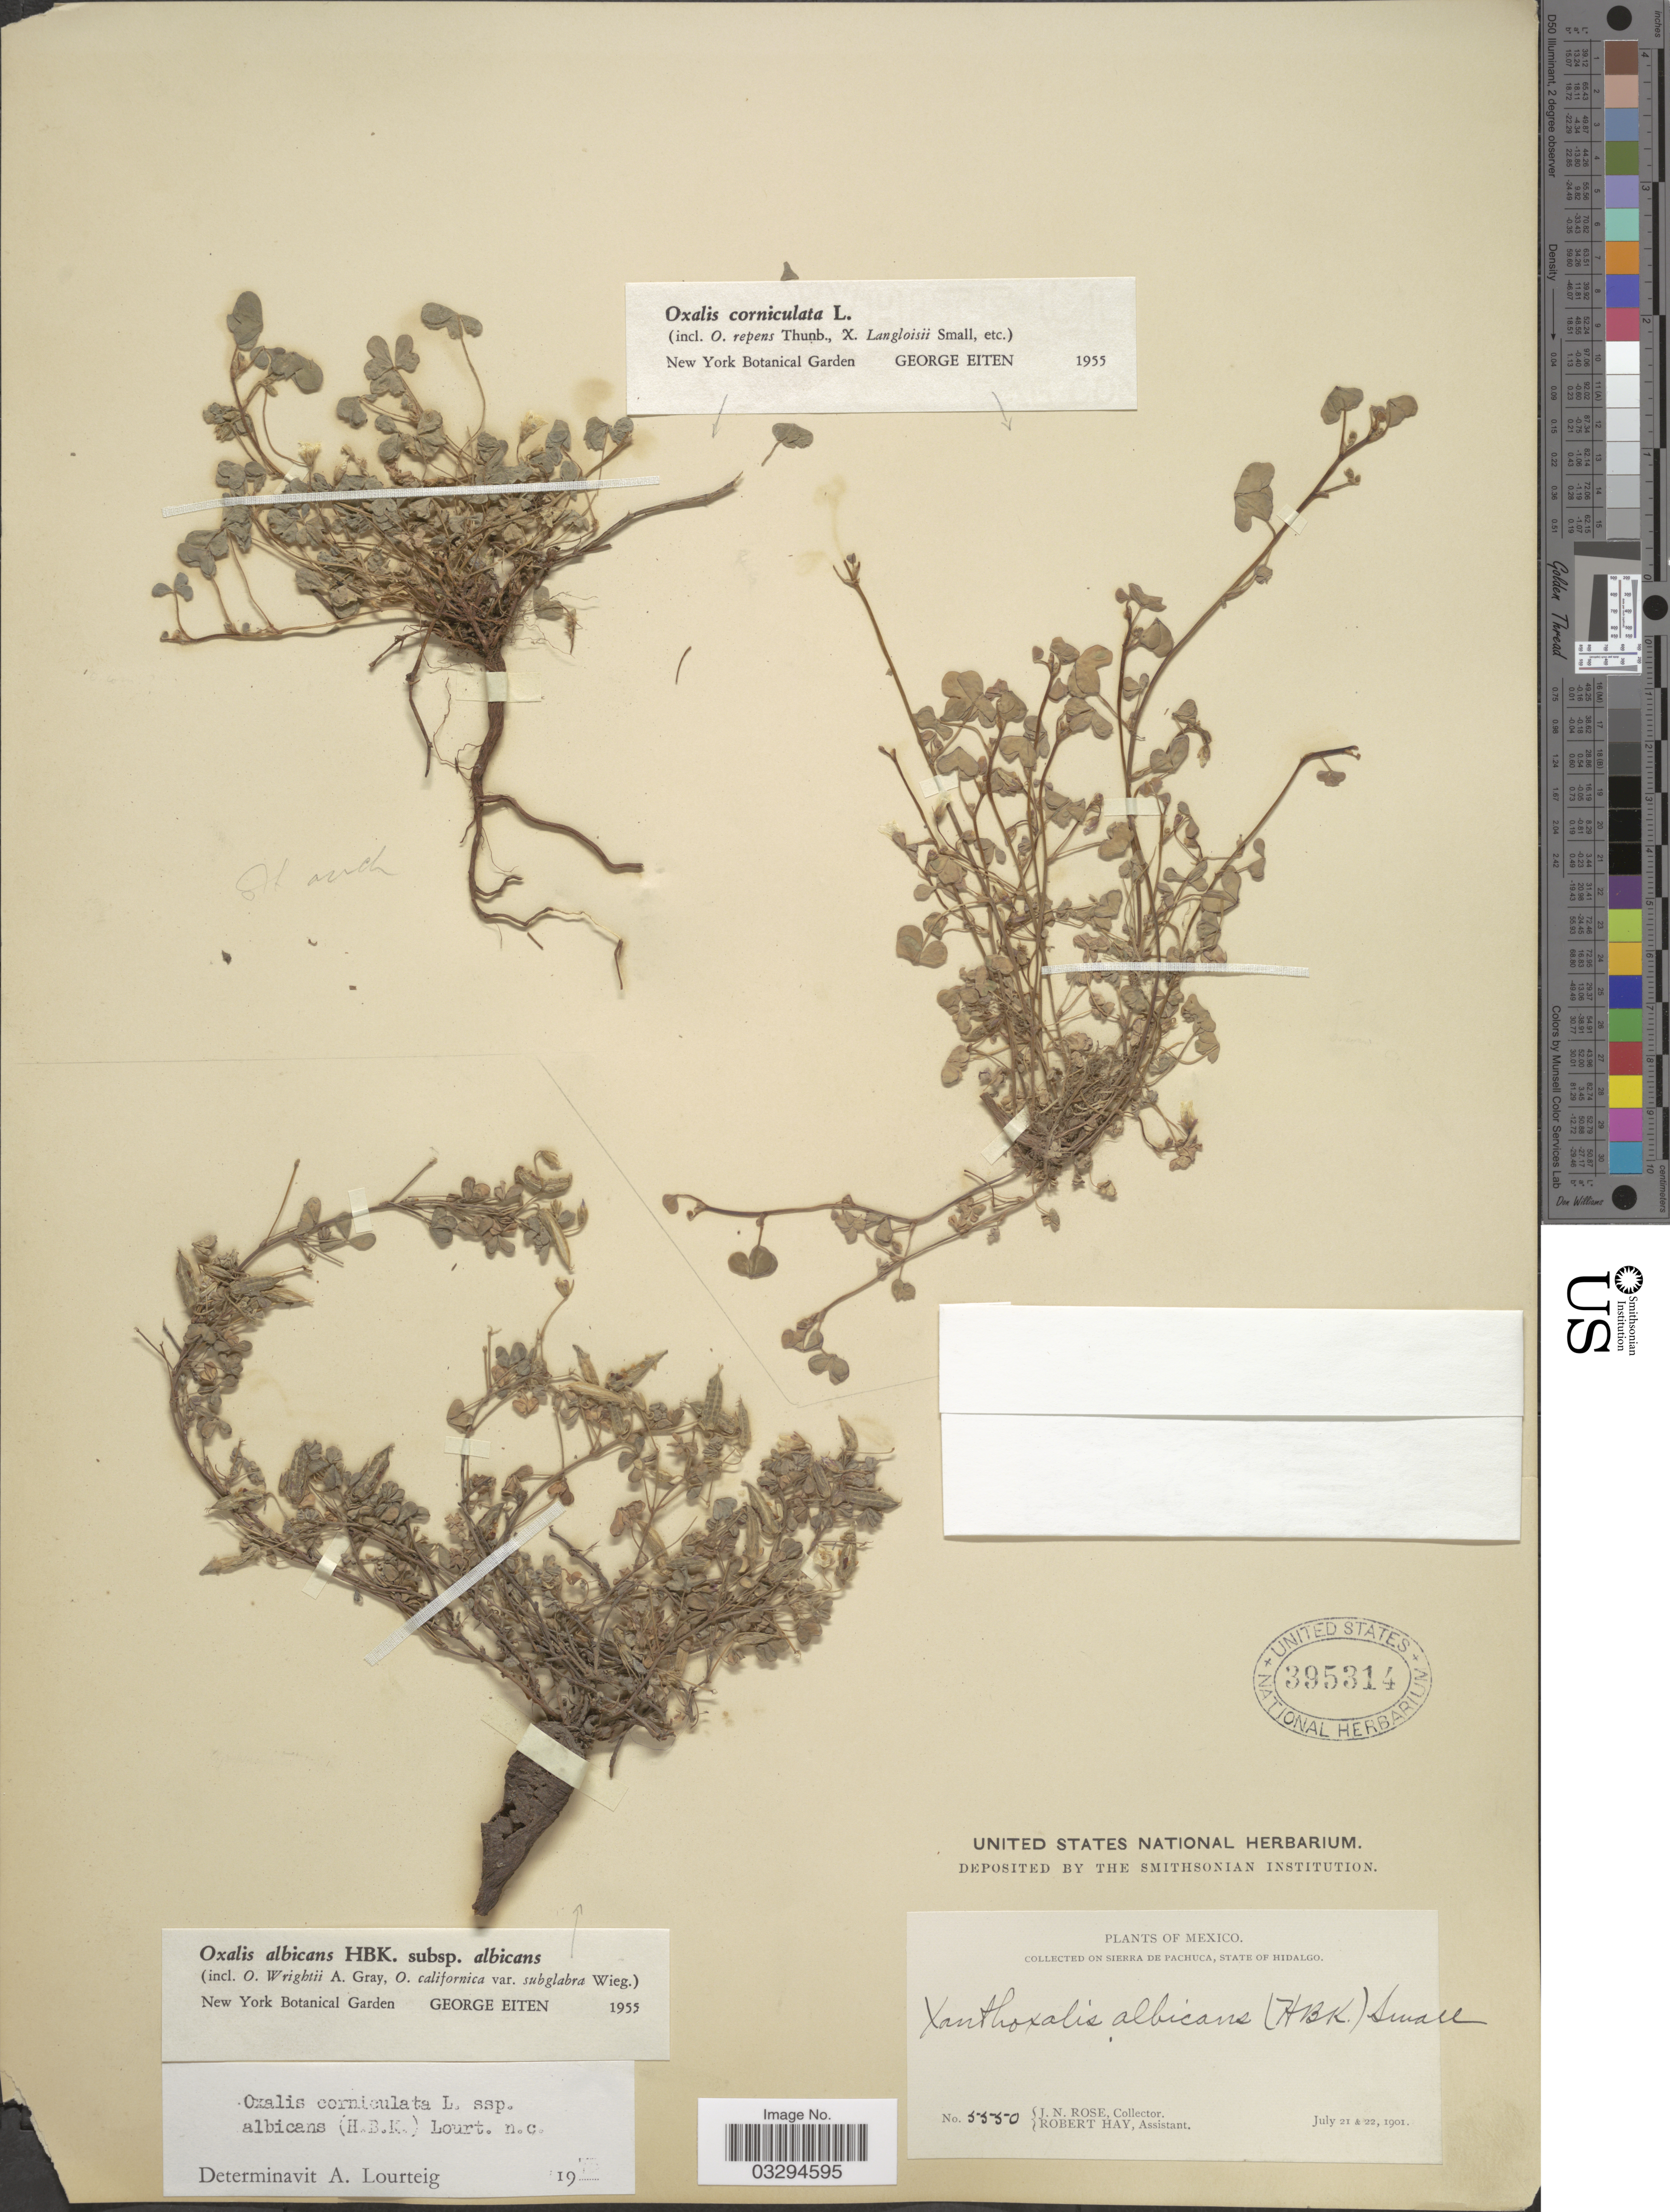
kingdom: Plantae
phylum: Tracheophyta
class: Magnoliopsida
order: Oxalidales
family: Oxalidaceae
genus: Oxalis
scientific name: Oxalis corniculata subsp. albicans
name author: (Kunth) Lourteig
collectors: J. N. Rose & R. H. Hay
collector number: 5550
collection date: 1901-07-21/1901-07-22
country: Mexico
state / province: Hidalgo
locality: Sierra de Pachuca.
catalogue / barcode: US 395314